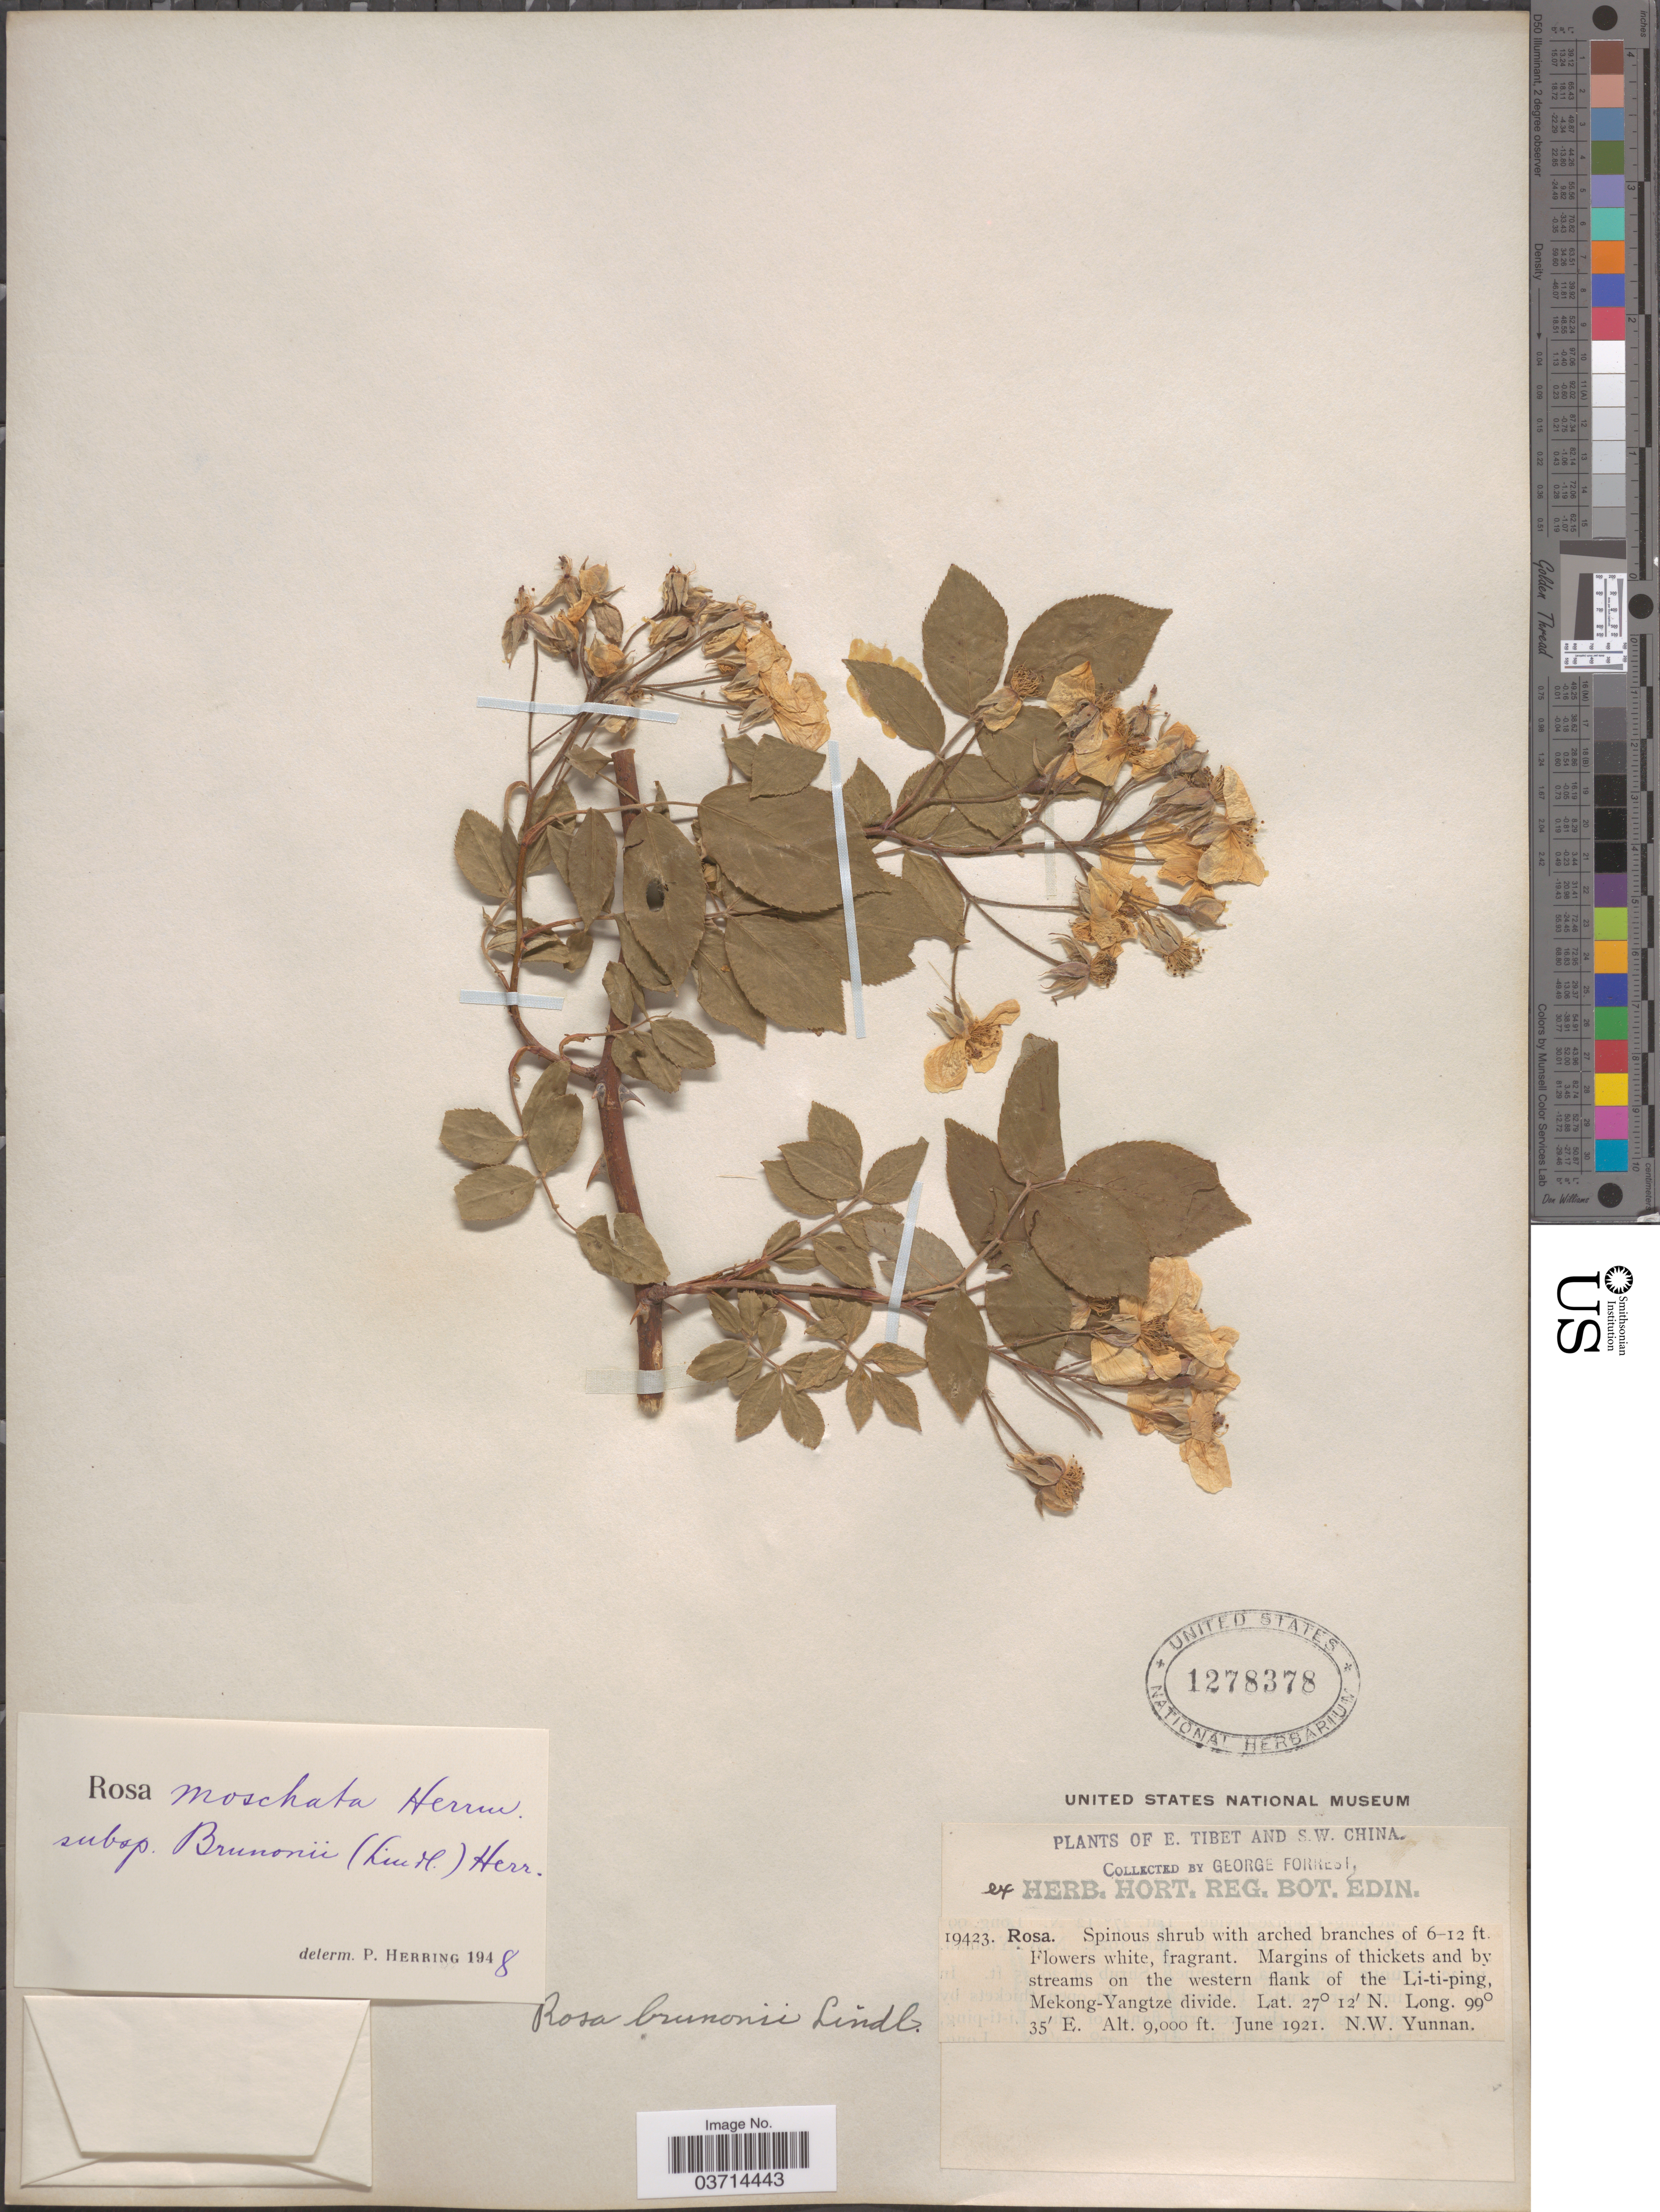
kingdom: Plantae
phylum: Tracheophyta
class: Magnoliopsida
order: Rosales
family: Rosaceae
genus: Rosa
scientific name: Rosa brunonii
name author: Lindl.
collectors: G. Forrest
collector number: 19423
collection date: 1921-06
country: China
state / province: Yunnan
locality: S.W. China. Margins of thickets and by streams on the western flank of the Li-ti-ping, Mekong-Yangtze divide. N.W. Yunnan.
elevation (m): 2743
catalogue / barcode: US 1278378